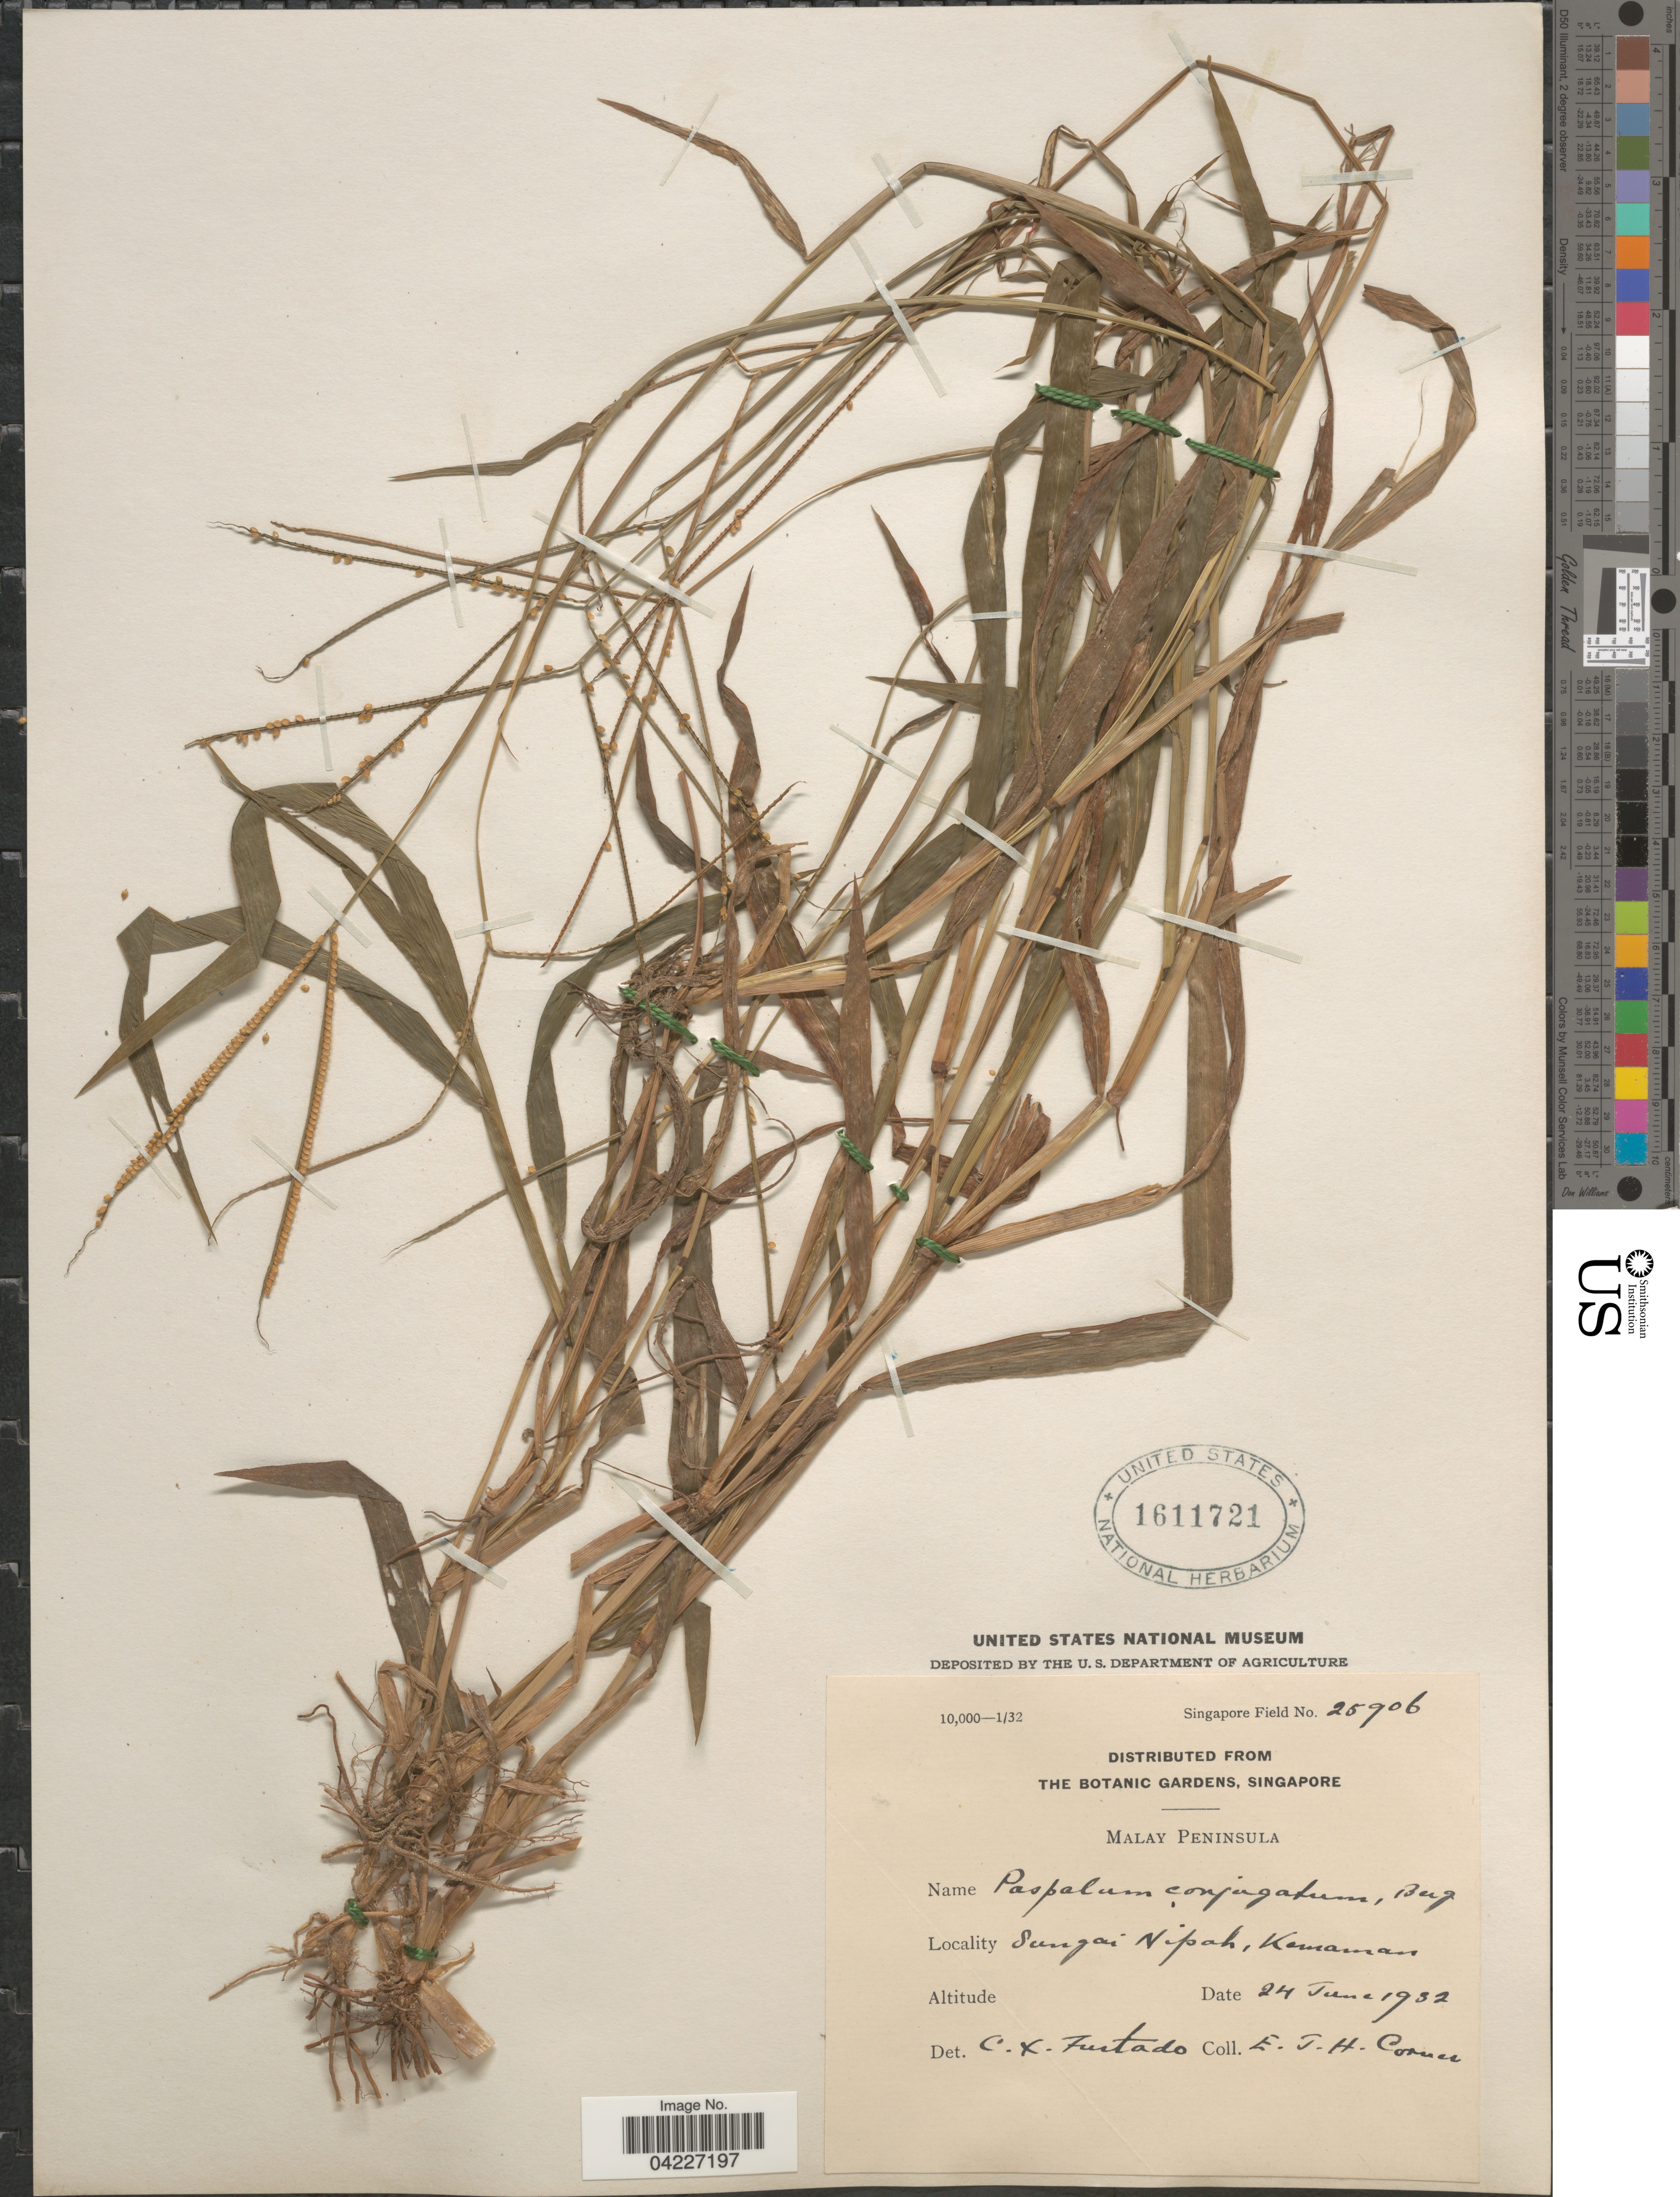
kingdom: Plantae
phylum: Tracheophyta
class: Liliopsida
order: Poales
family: Poaceae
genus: Paspalum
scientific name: Paspalum conjugatum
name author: P.J. Bergius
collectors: E. Corner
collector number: Singapore Field 25906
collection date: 1932-06-24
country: Malaysia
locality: Malay Peninsula. Sungai Nipah, Kemaman.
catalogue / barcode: US 1611721